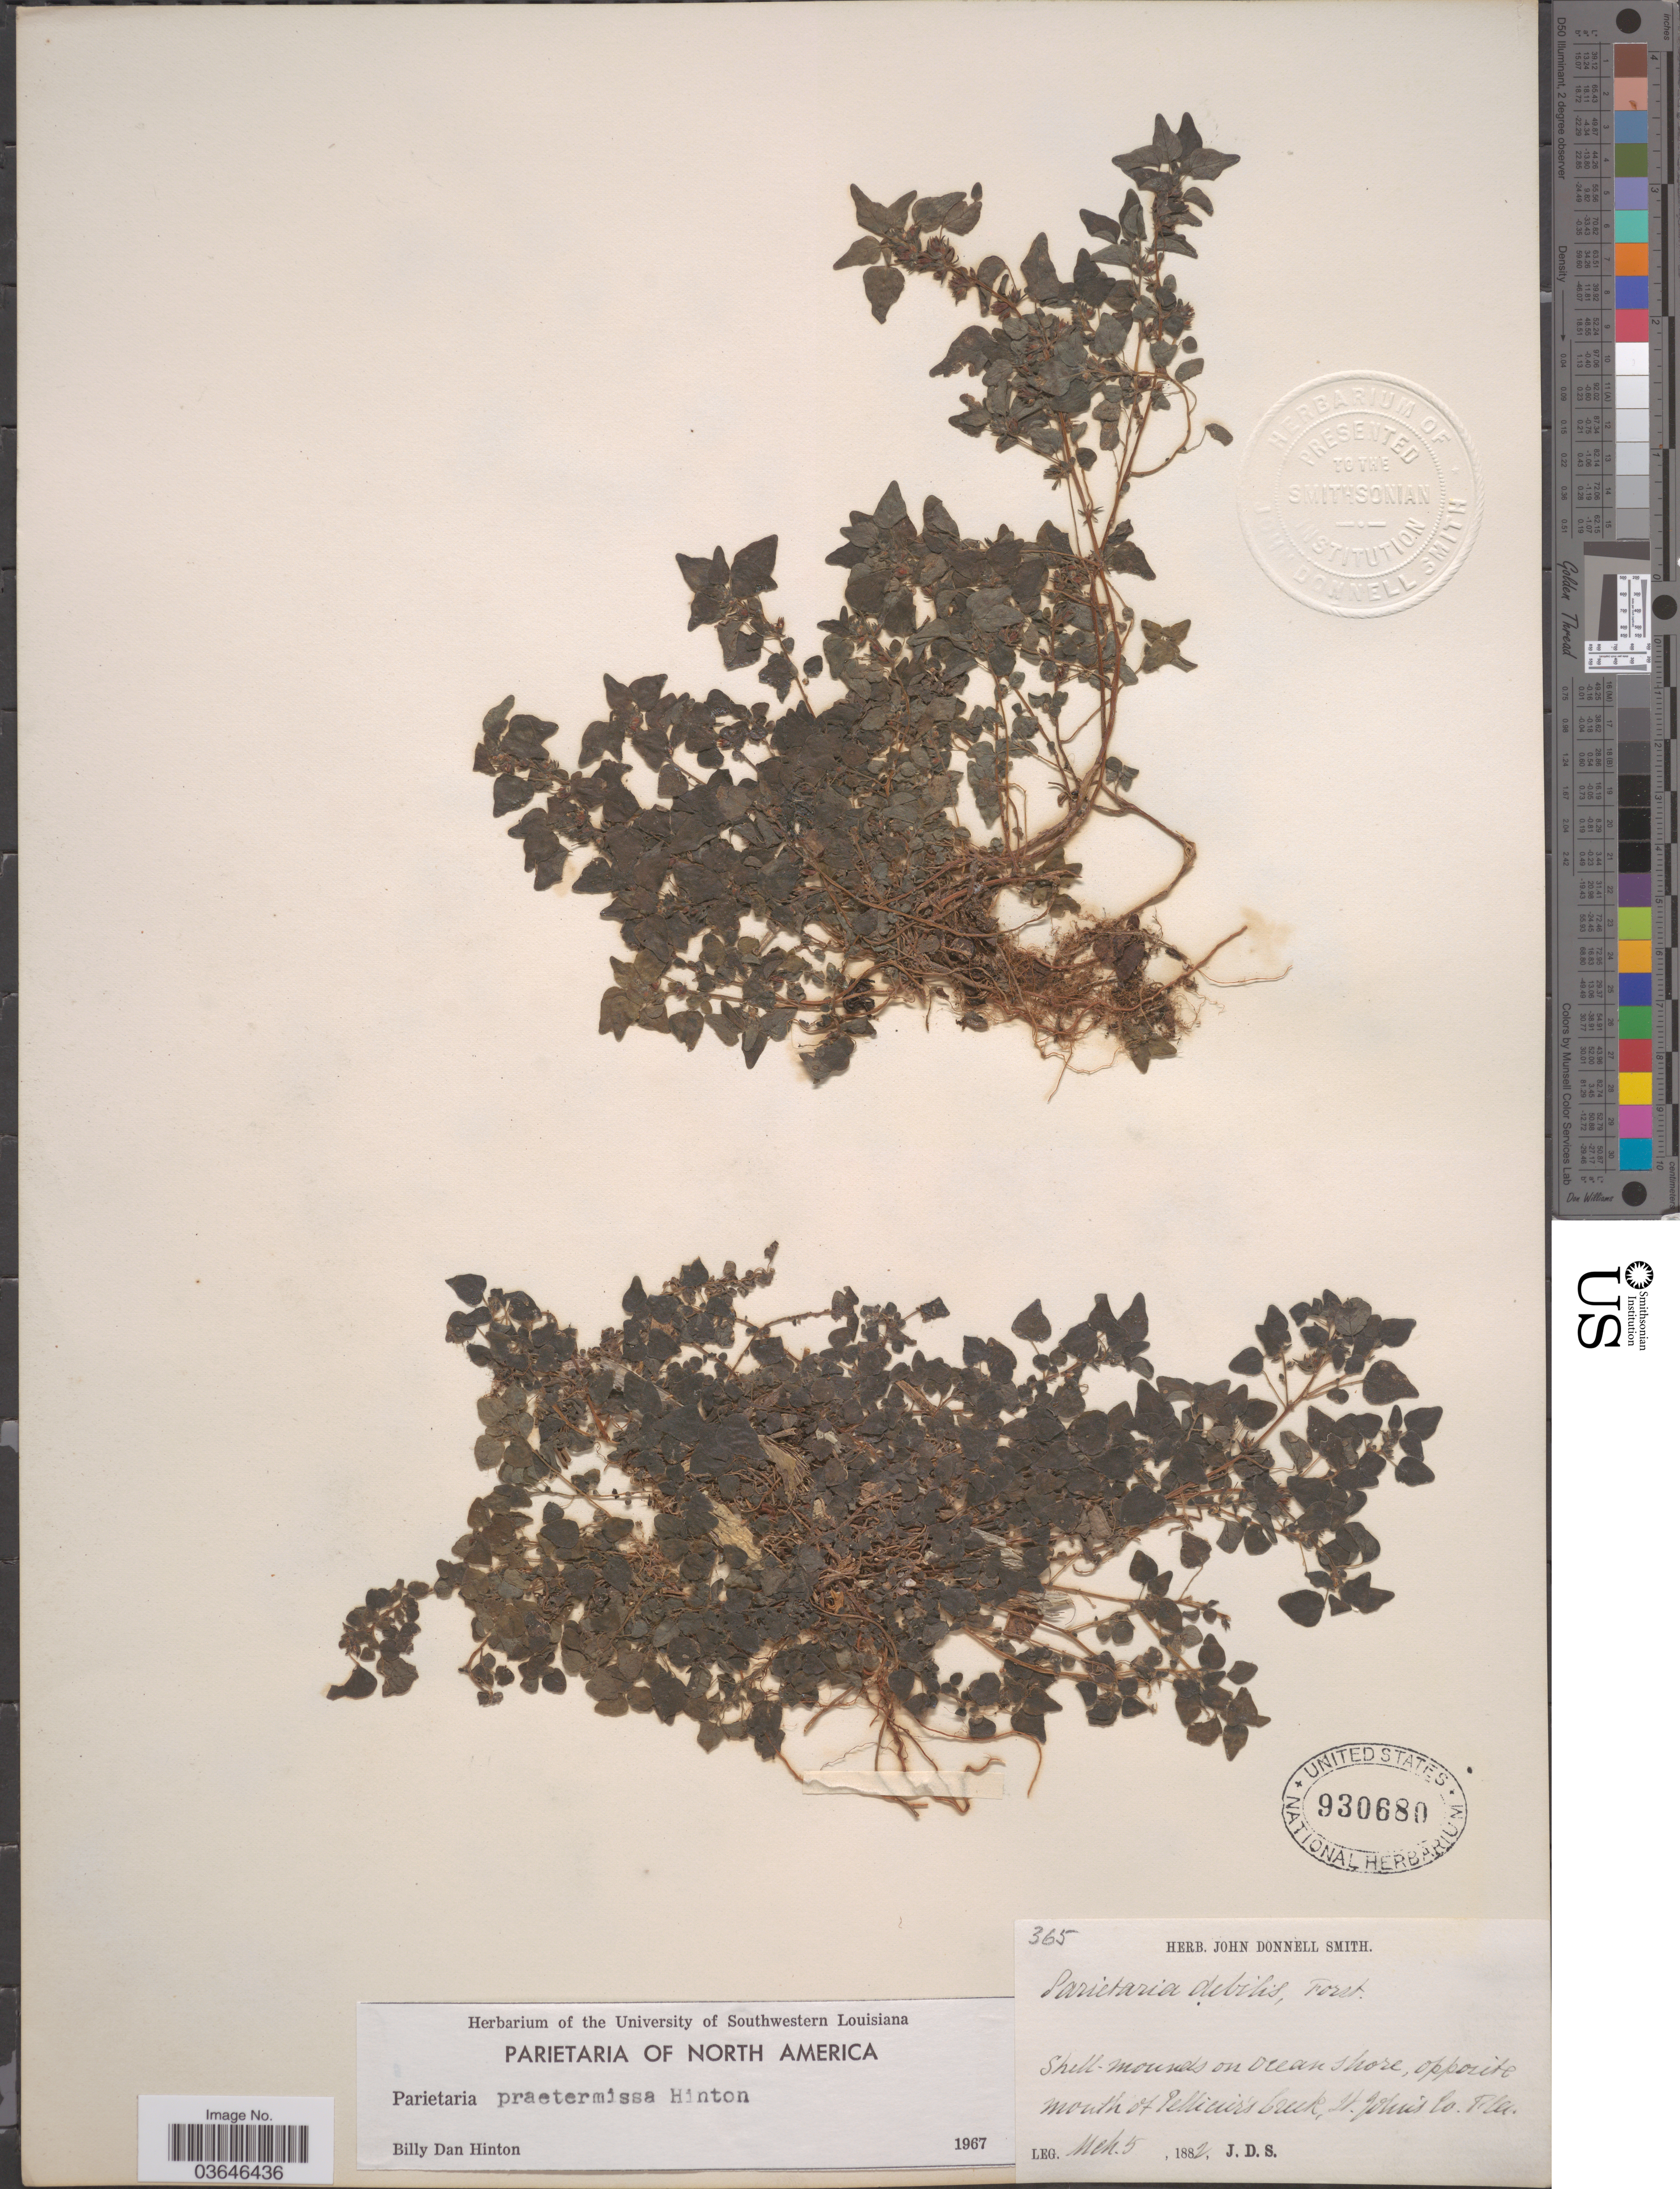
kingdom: Plantae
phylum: Tracheophyta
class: Magnoliopsida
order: Rosales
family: Urticaceae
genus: Parietaria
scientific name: Parietaria praetermissa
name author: Hinton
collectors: J. Donnell Smith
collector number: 365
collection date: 1882-03-05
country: United States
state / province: Florida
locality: Shell-mounds on ocean shore, opposite mouth of Pellicer's Creek, St. John's Co.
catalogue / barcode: US 930680